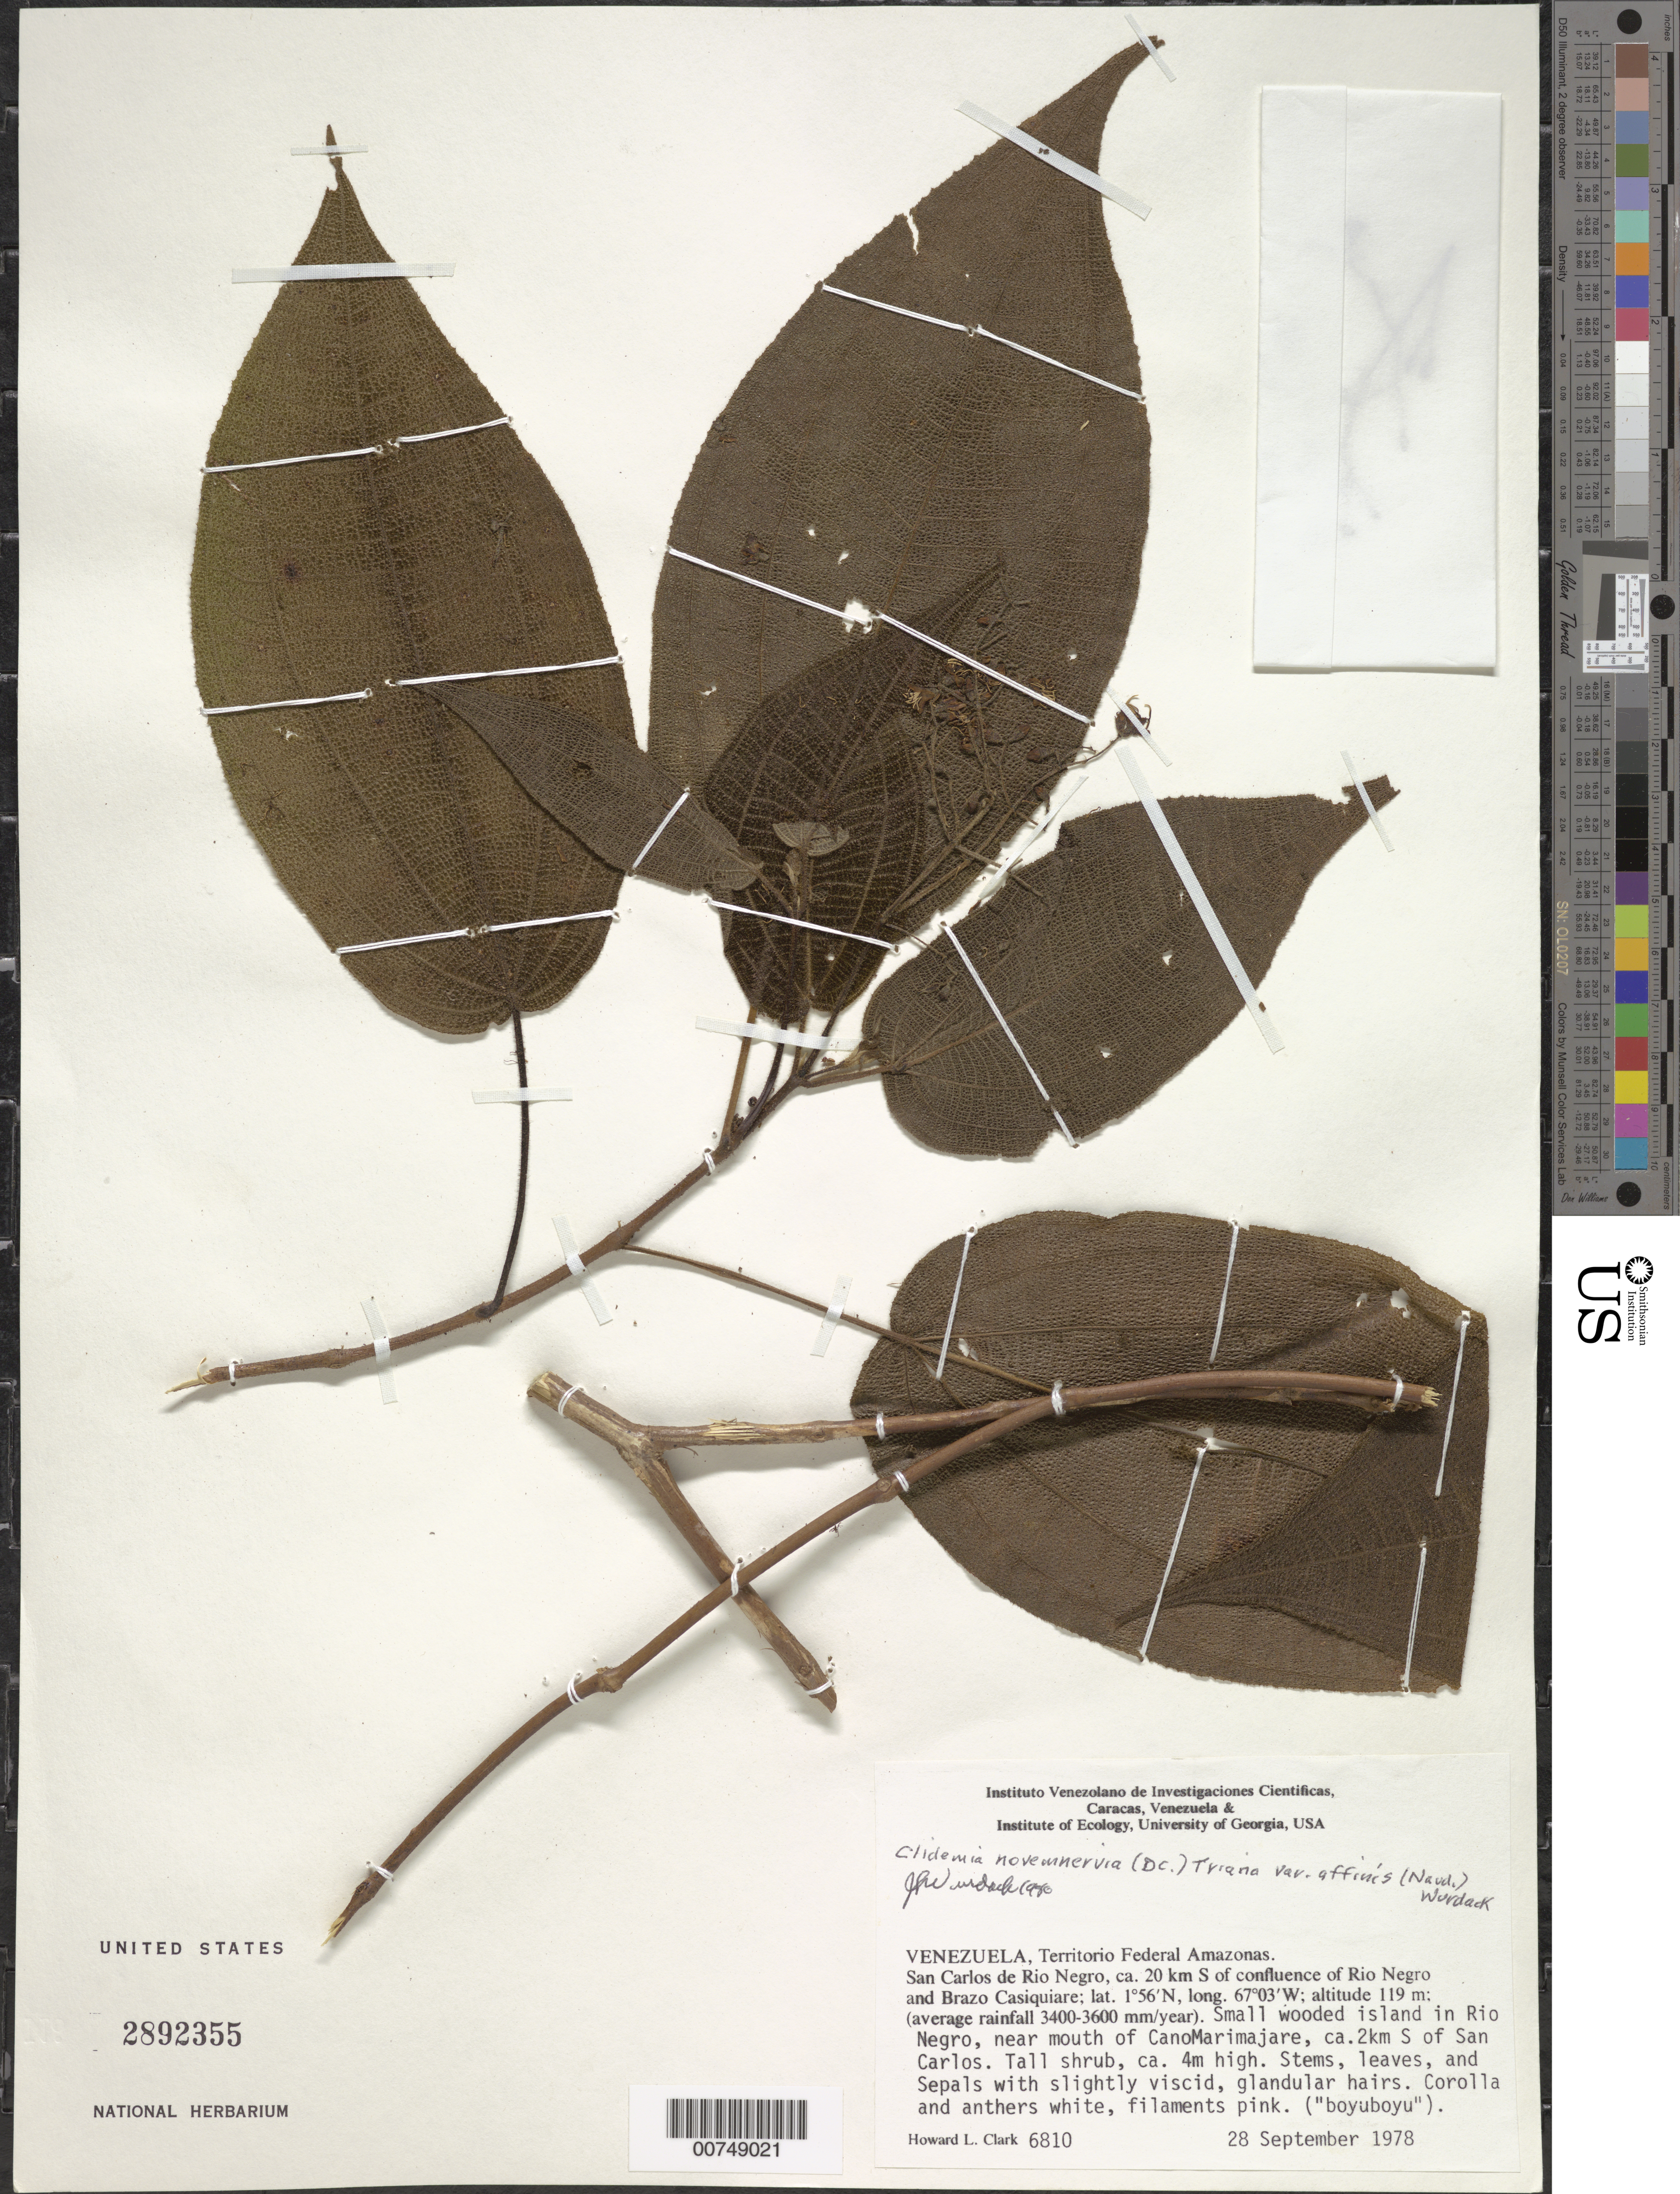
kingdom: Plantae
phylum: Tracheophyta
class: Magnoliopsida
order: Myrtales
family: Melastomataceae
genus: Clidemia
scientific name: Clidemia novemnervia var. affinis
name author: (Naudin) Wurdack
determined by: Wurdack, John J., (US), US (UNITED STATES)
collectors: H. L. Clark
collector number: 6810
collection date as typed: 28-Sep-78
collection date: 1978-09-28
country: Venezuela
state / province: Amazonas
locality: San Carlos de Río Negro, ca. 20 km S of confluence of Río Negro and Brazo Casiquiare; island in Río Negro, near mouth of Caño Marimajare, ca 2km S of San Carlos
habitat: Small wooded island in rio; average rainfall 3400-3600 mm/year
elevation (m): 119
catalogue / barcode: US 2892355